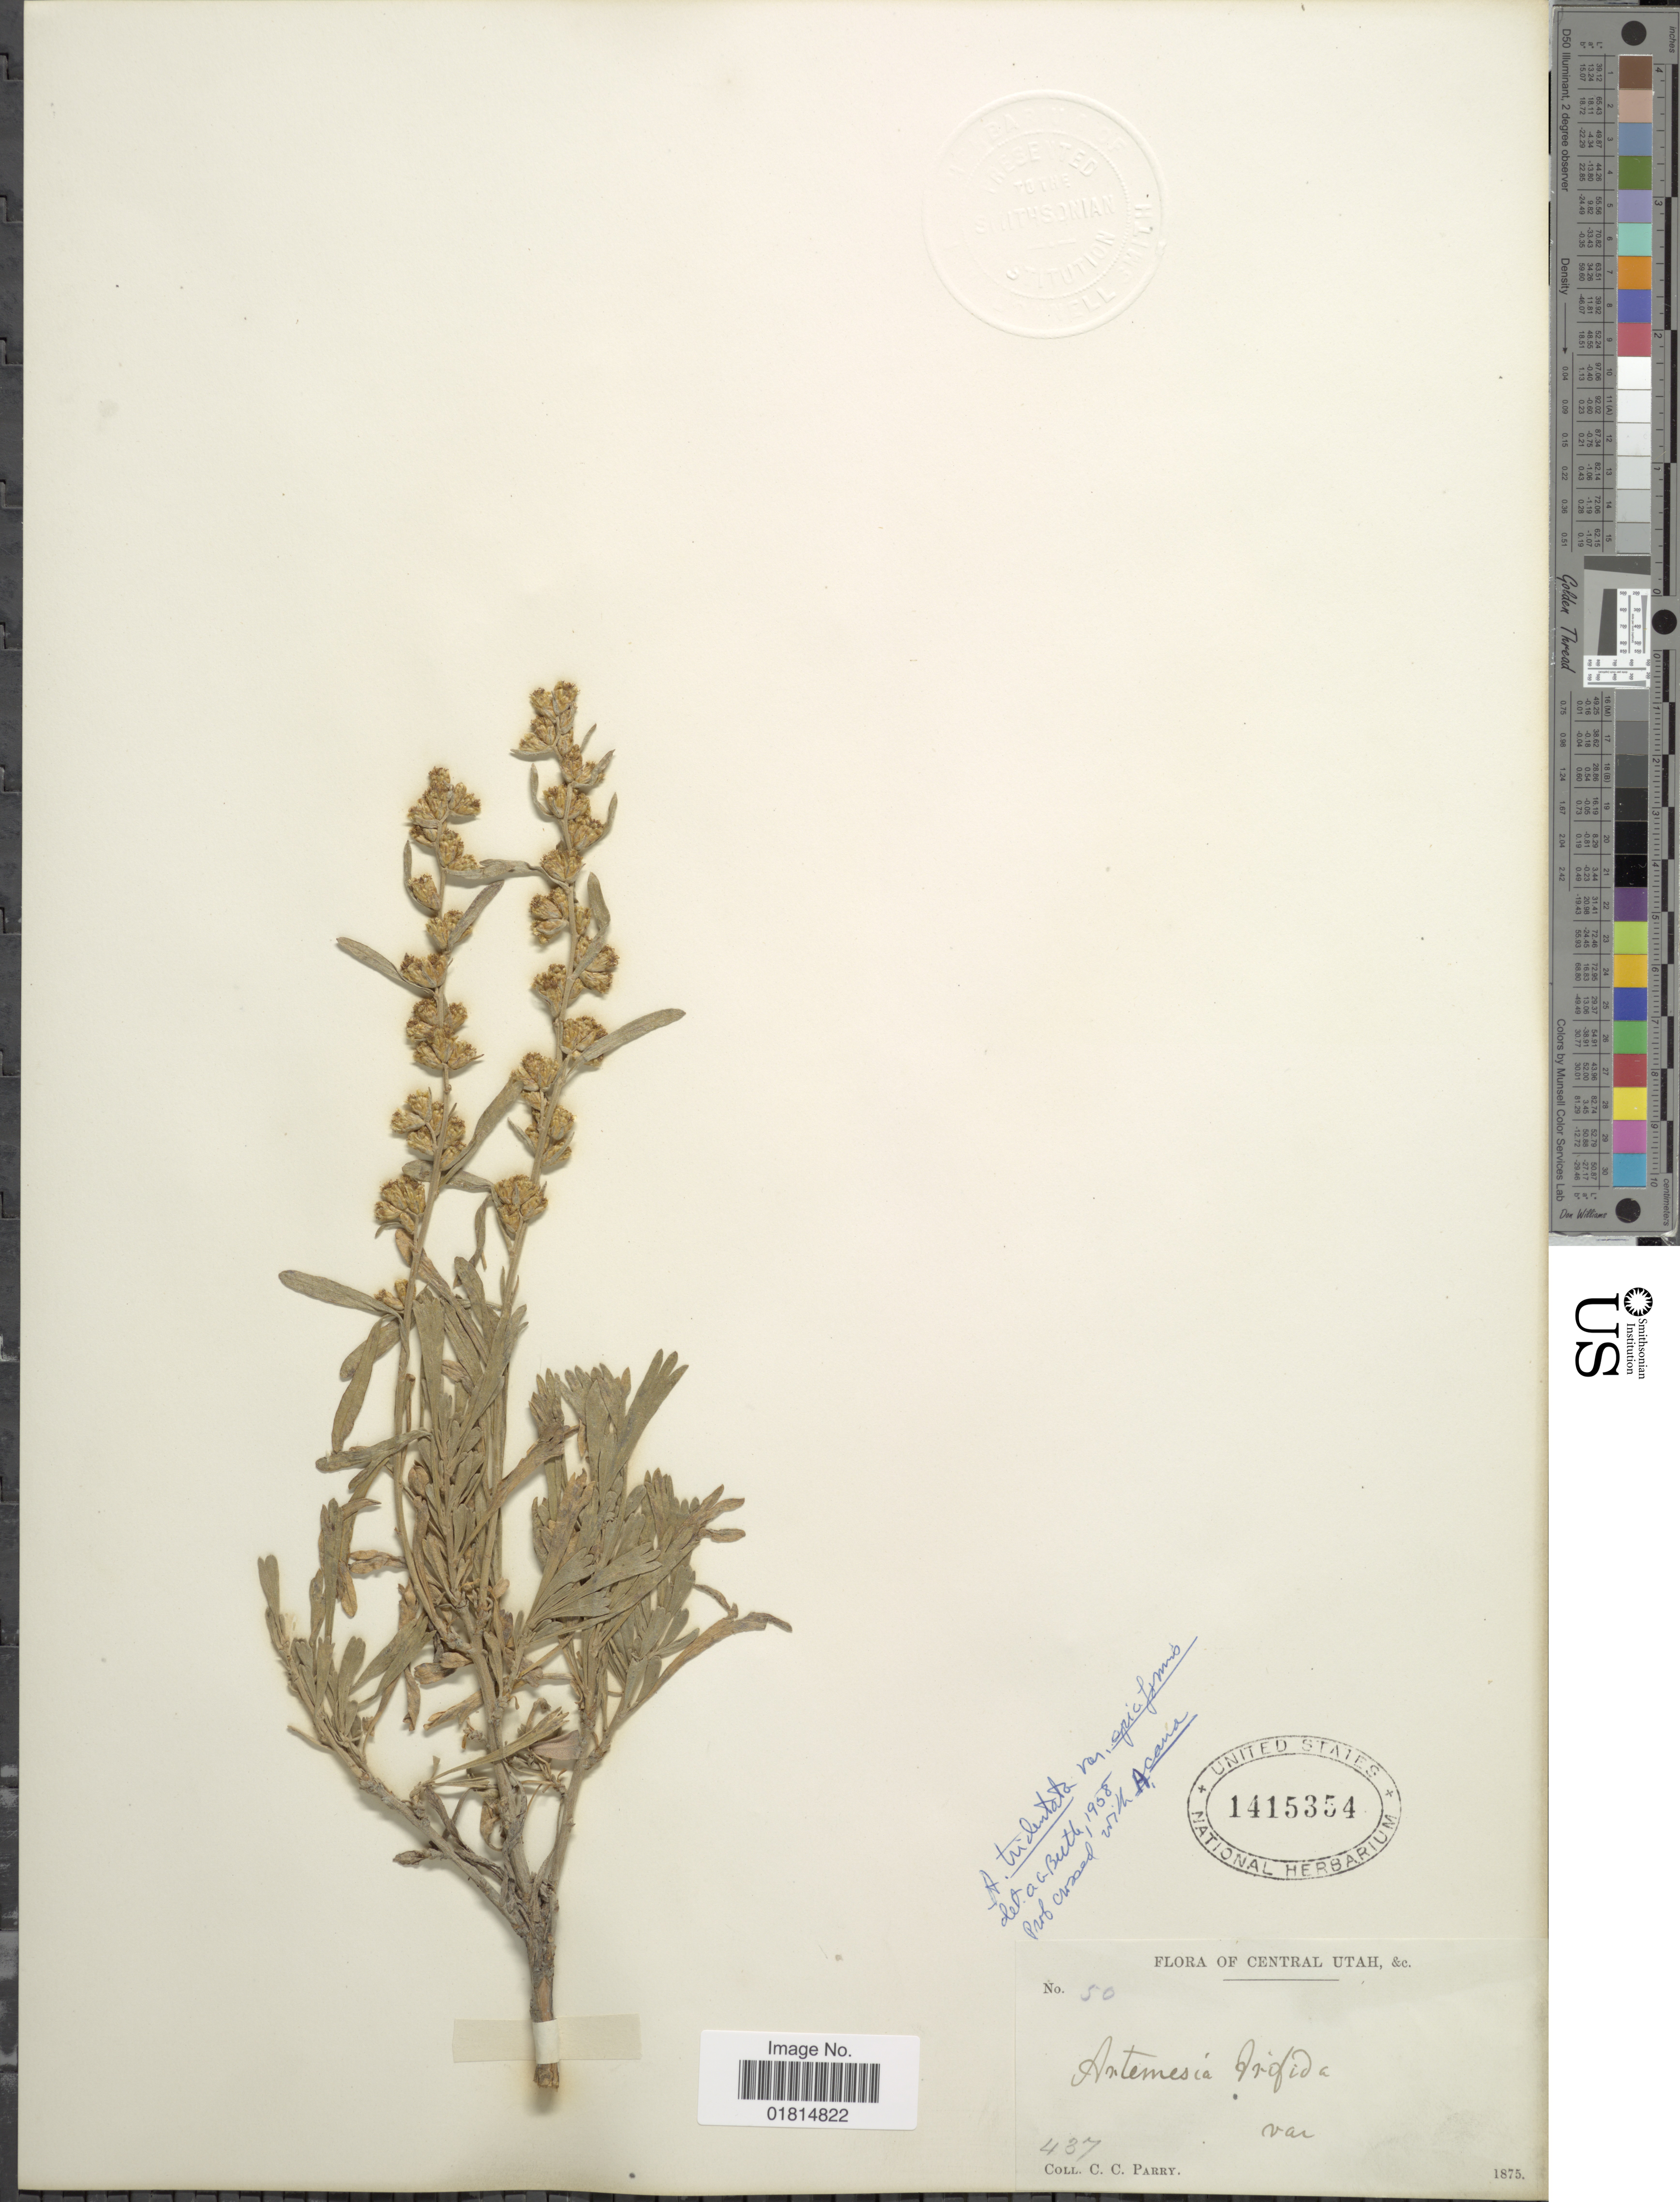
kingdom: Plantae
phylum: Tracheophyta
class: Magnoliopsida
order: Asterales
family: Asteraceae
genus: Artemisia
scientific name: Artemisia cana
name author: Pursh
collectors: C. C. Parry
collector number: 50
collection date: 1875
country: United States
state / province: Utah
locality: Central Utah, &c.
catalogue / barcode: US 1415354